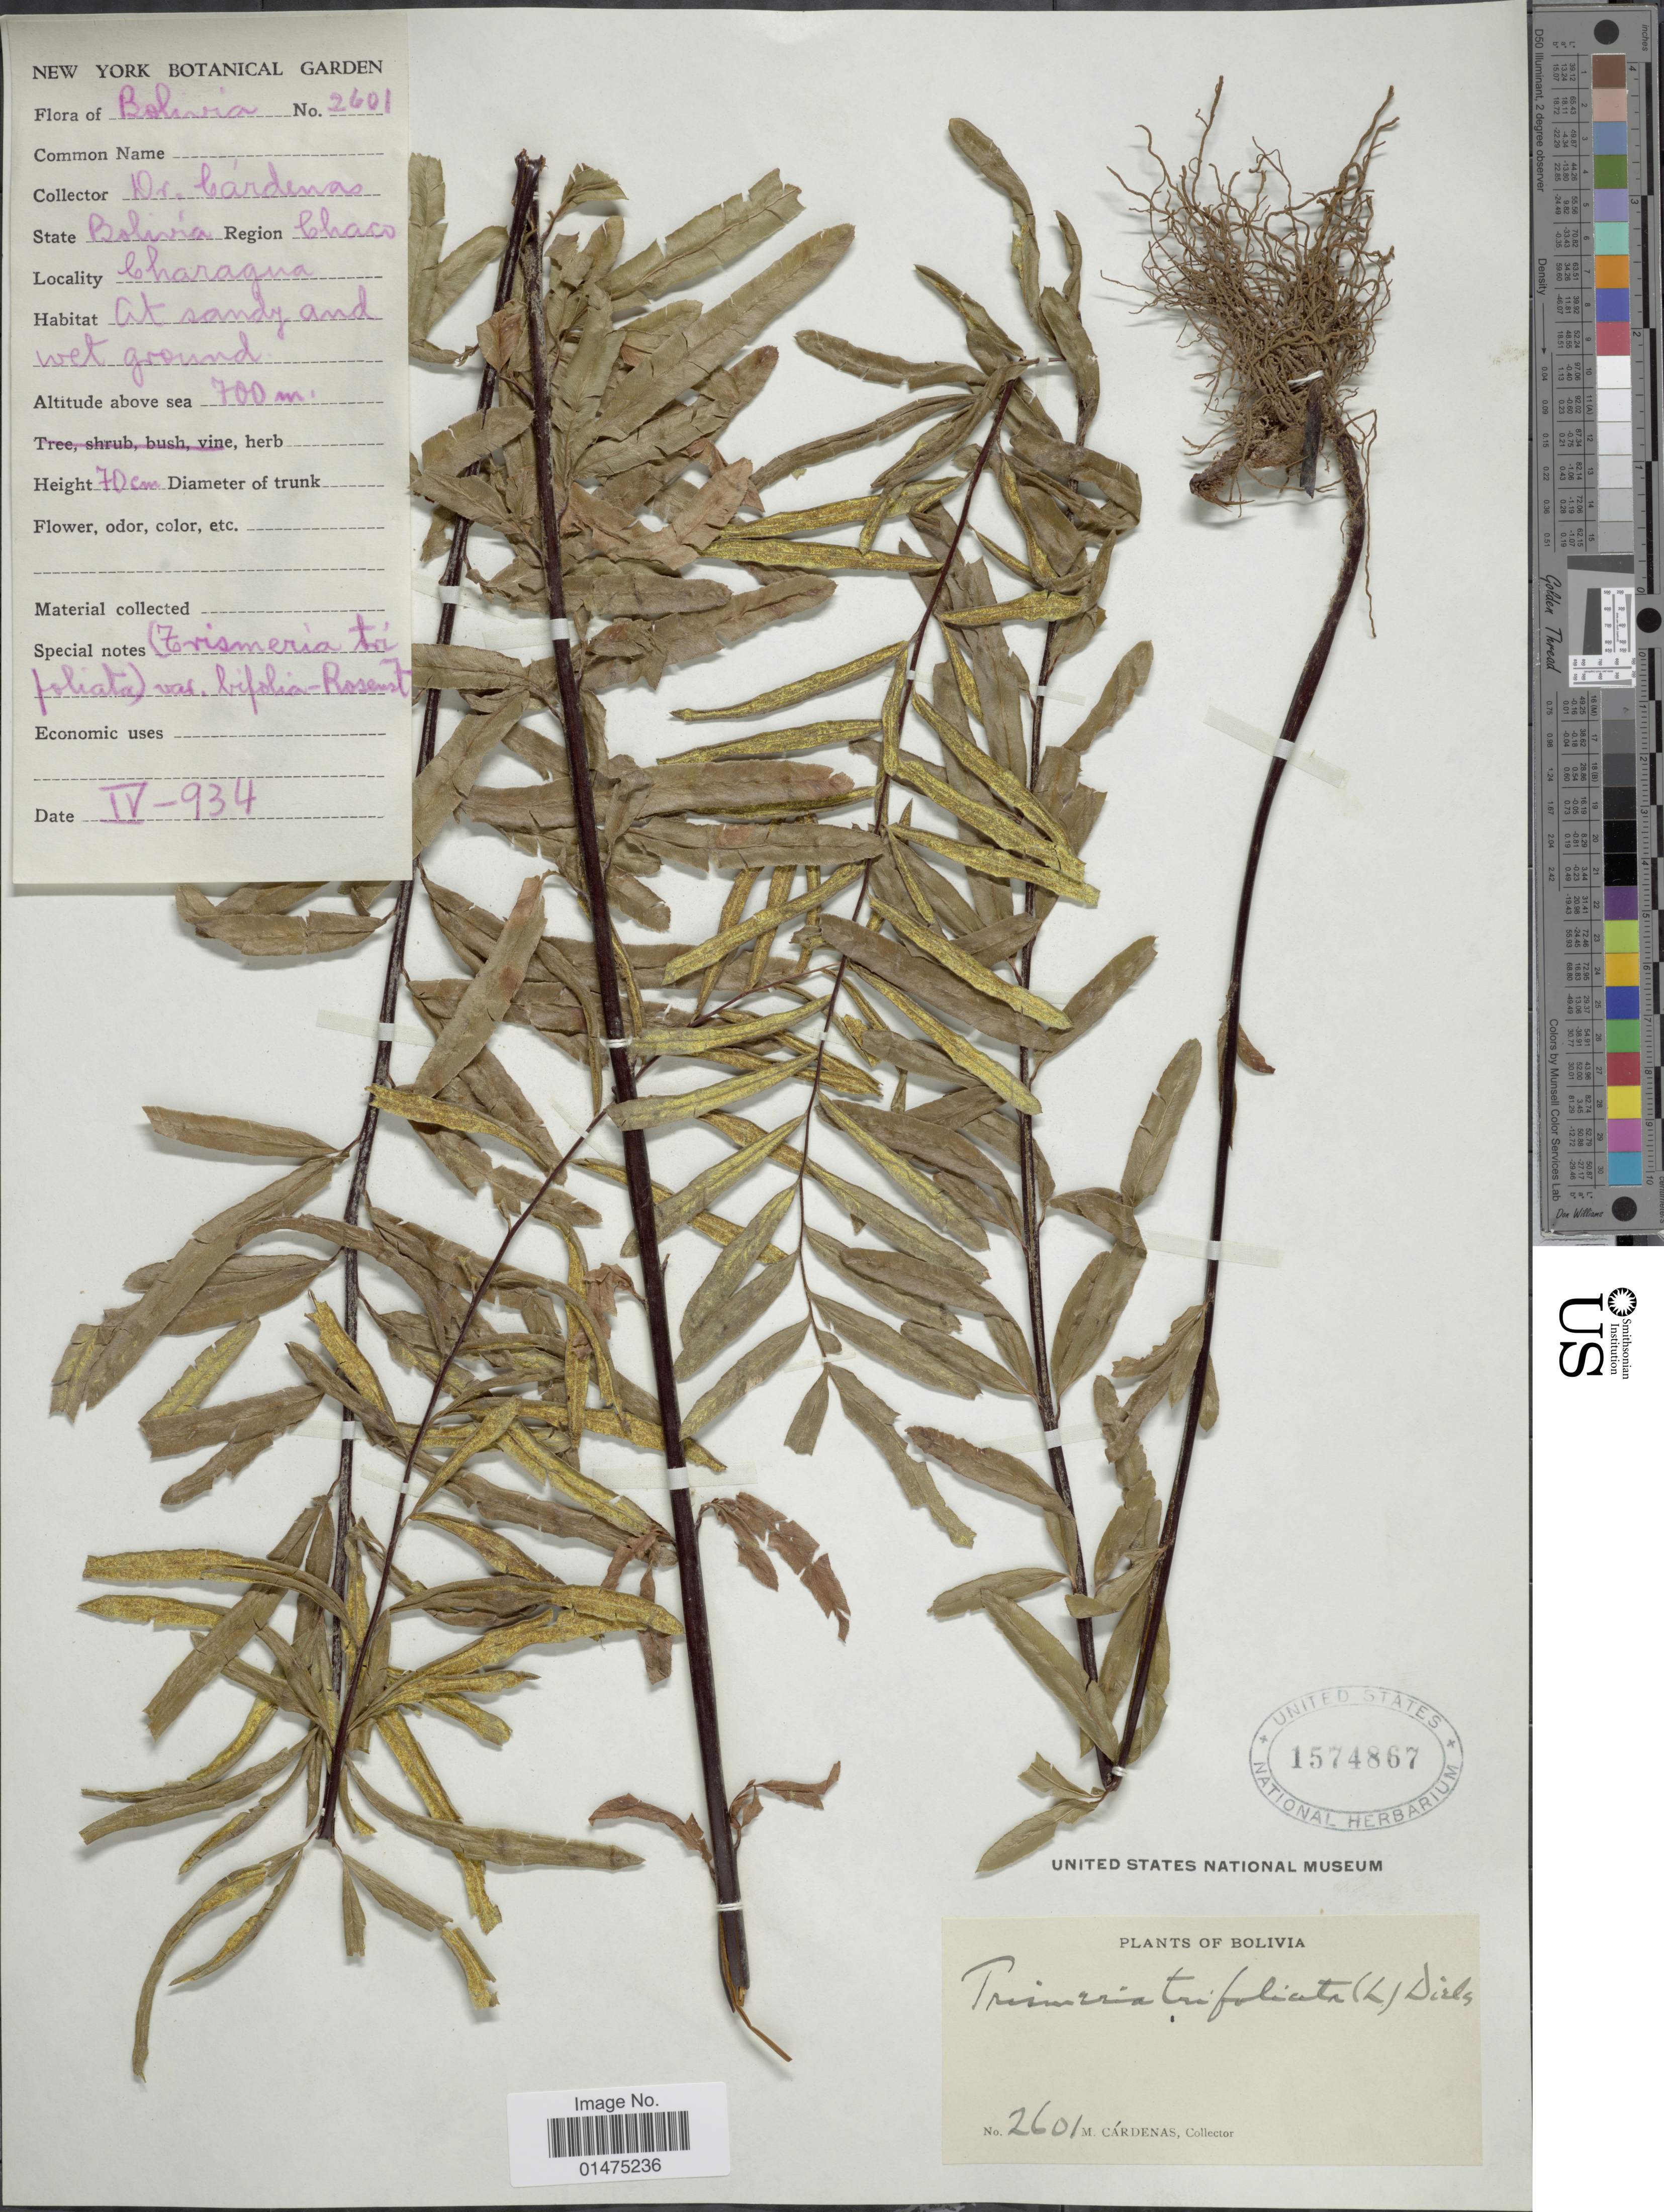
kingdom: Plantae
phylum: Tracheophyta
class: Polypodiopsida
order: Polypodiales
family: Pteridaceae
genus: Pityrogramma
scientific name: Pityrogramma trifoliata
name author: (L.) R.M. Tryon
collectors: M. Cárdenas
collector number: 2601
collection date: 1934-04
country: Bolivia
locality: State Bolivia, Region Chaco, Charagua, at sandy and wet ground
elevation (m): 700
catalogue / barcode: US 1574867